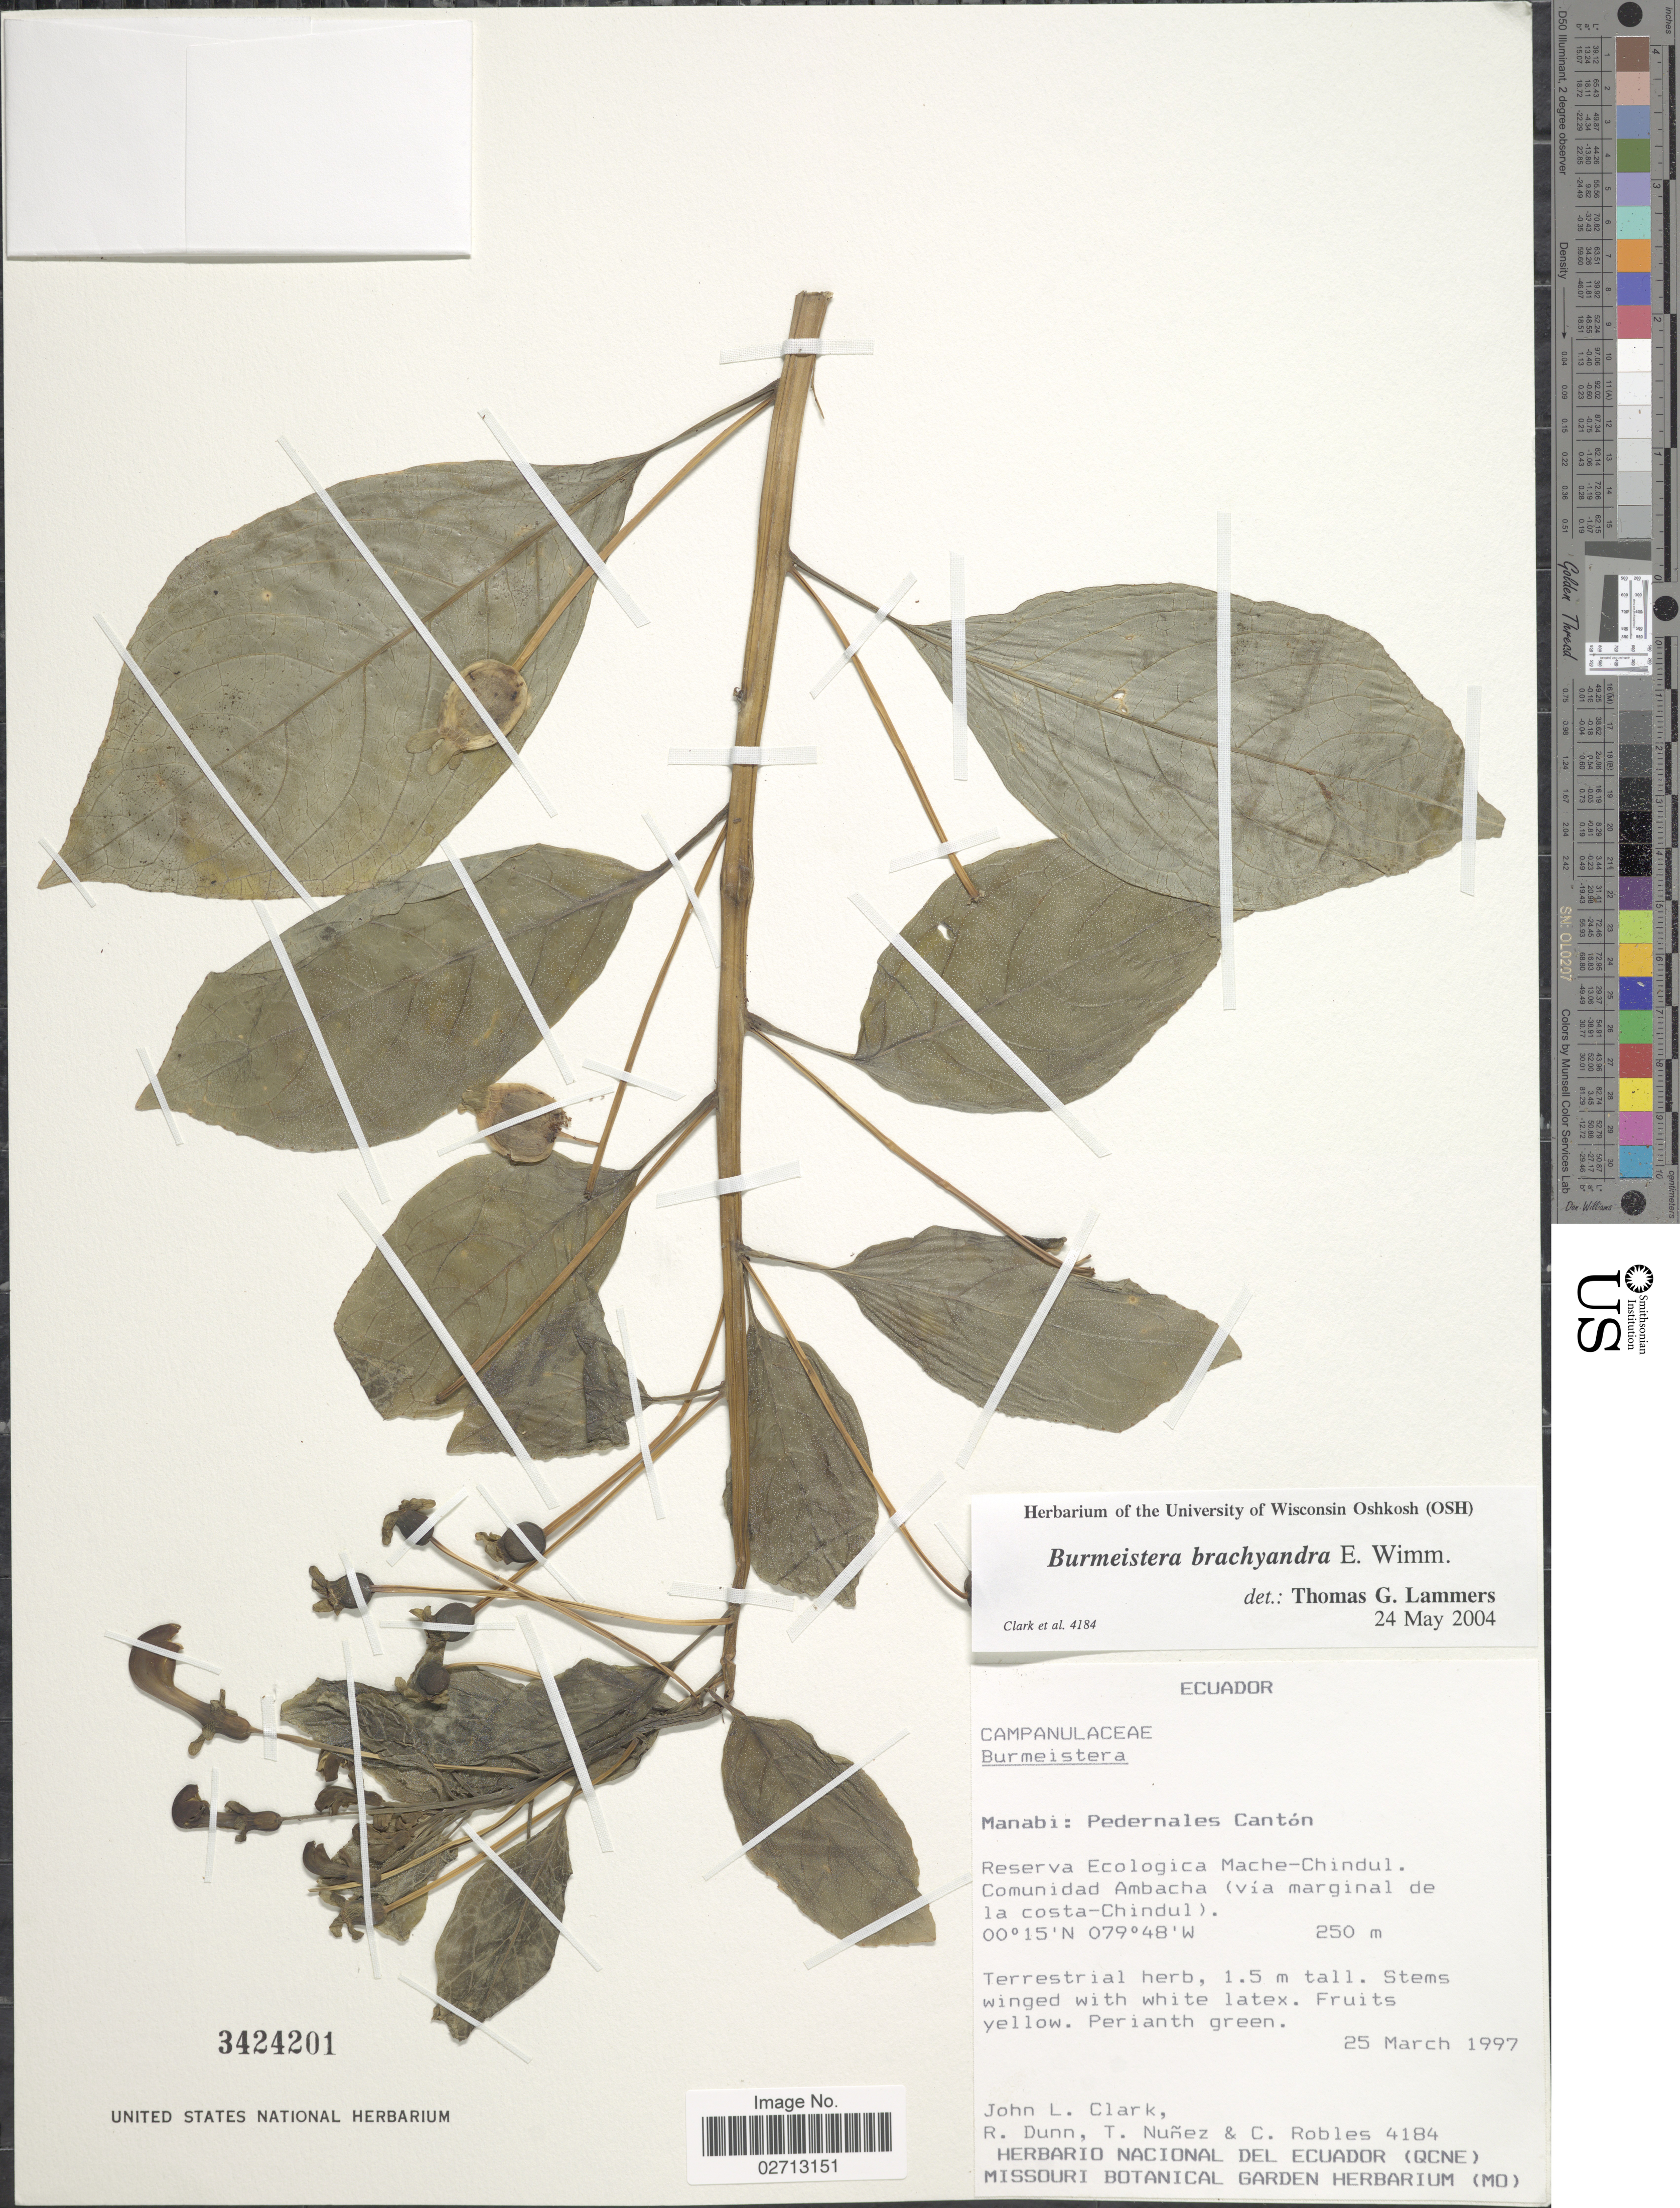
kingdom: Plantae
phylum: Tracheophyta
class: Magnoliopsida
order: Asterales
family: Campanulaceae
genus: Burmeistera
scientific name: Burmeistera brachyandra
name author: E. Wimm. in Engl.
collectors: J. L. Clark, R. Dunn, T. Núñez & C. Robles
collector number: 4184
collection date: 1997-03-25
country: Ecuador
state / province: Manabí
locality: Pedernales Cantón. Reserva Ecologica Mache-Chindul. Comunidad Ambacha (via marginal de la costa-Chindul).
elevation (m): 250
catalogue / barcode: US 3424201